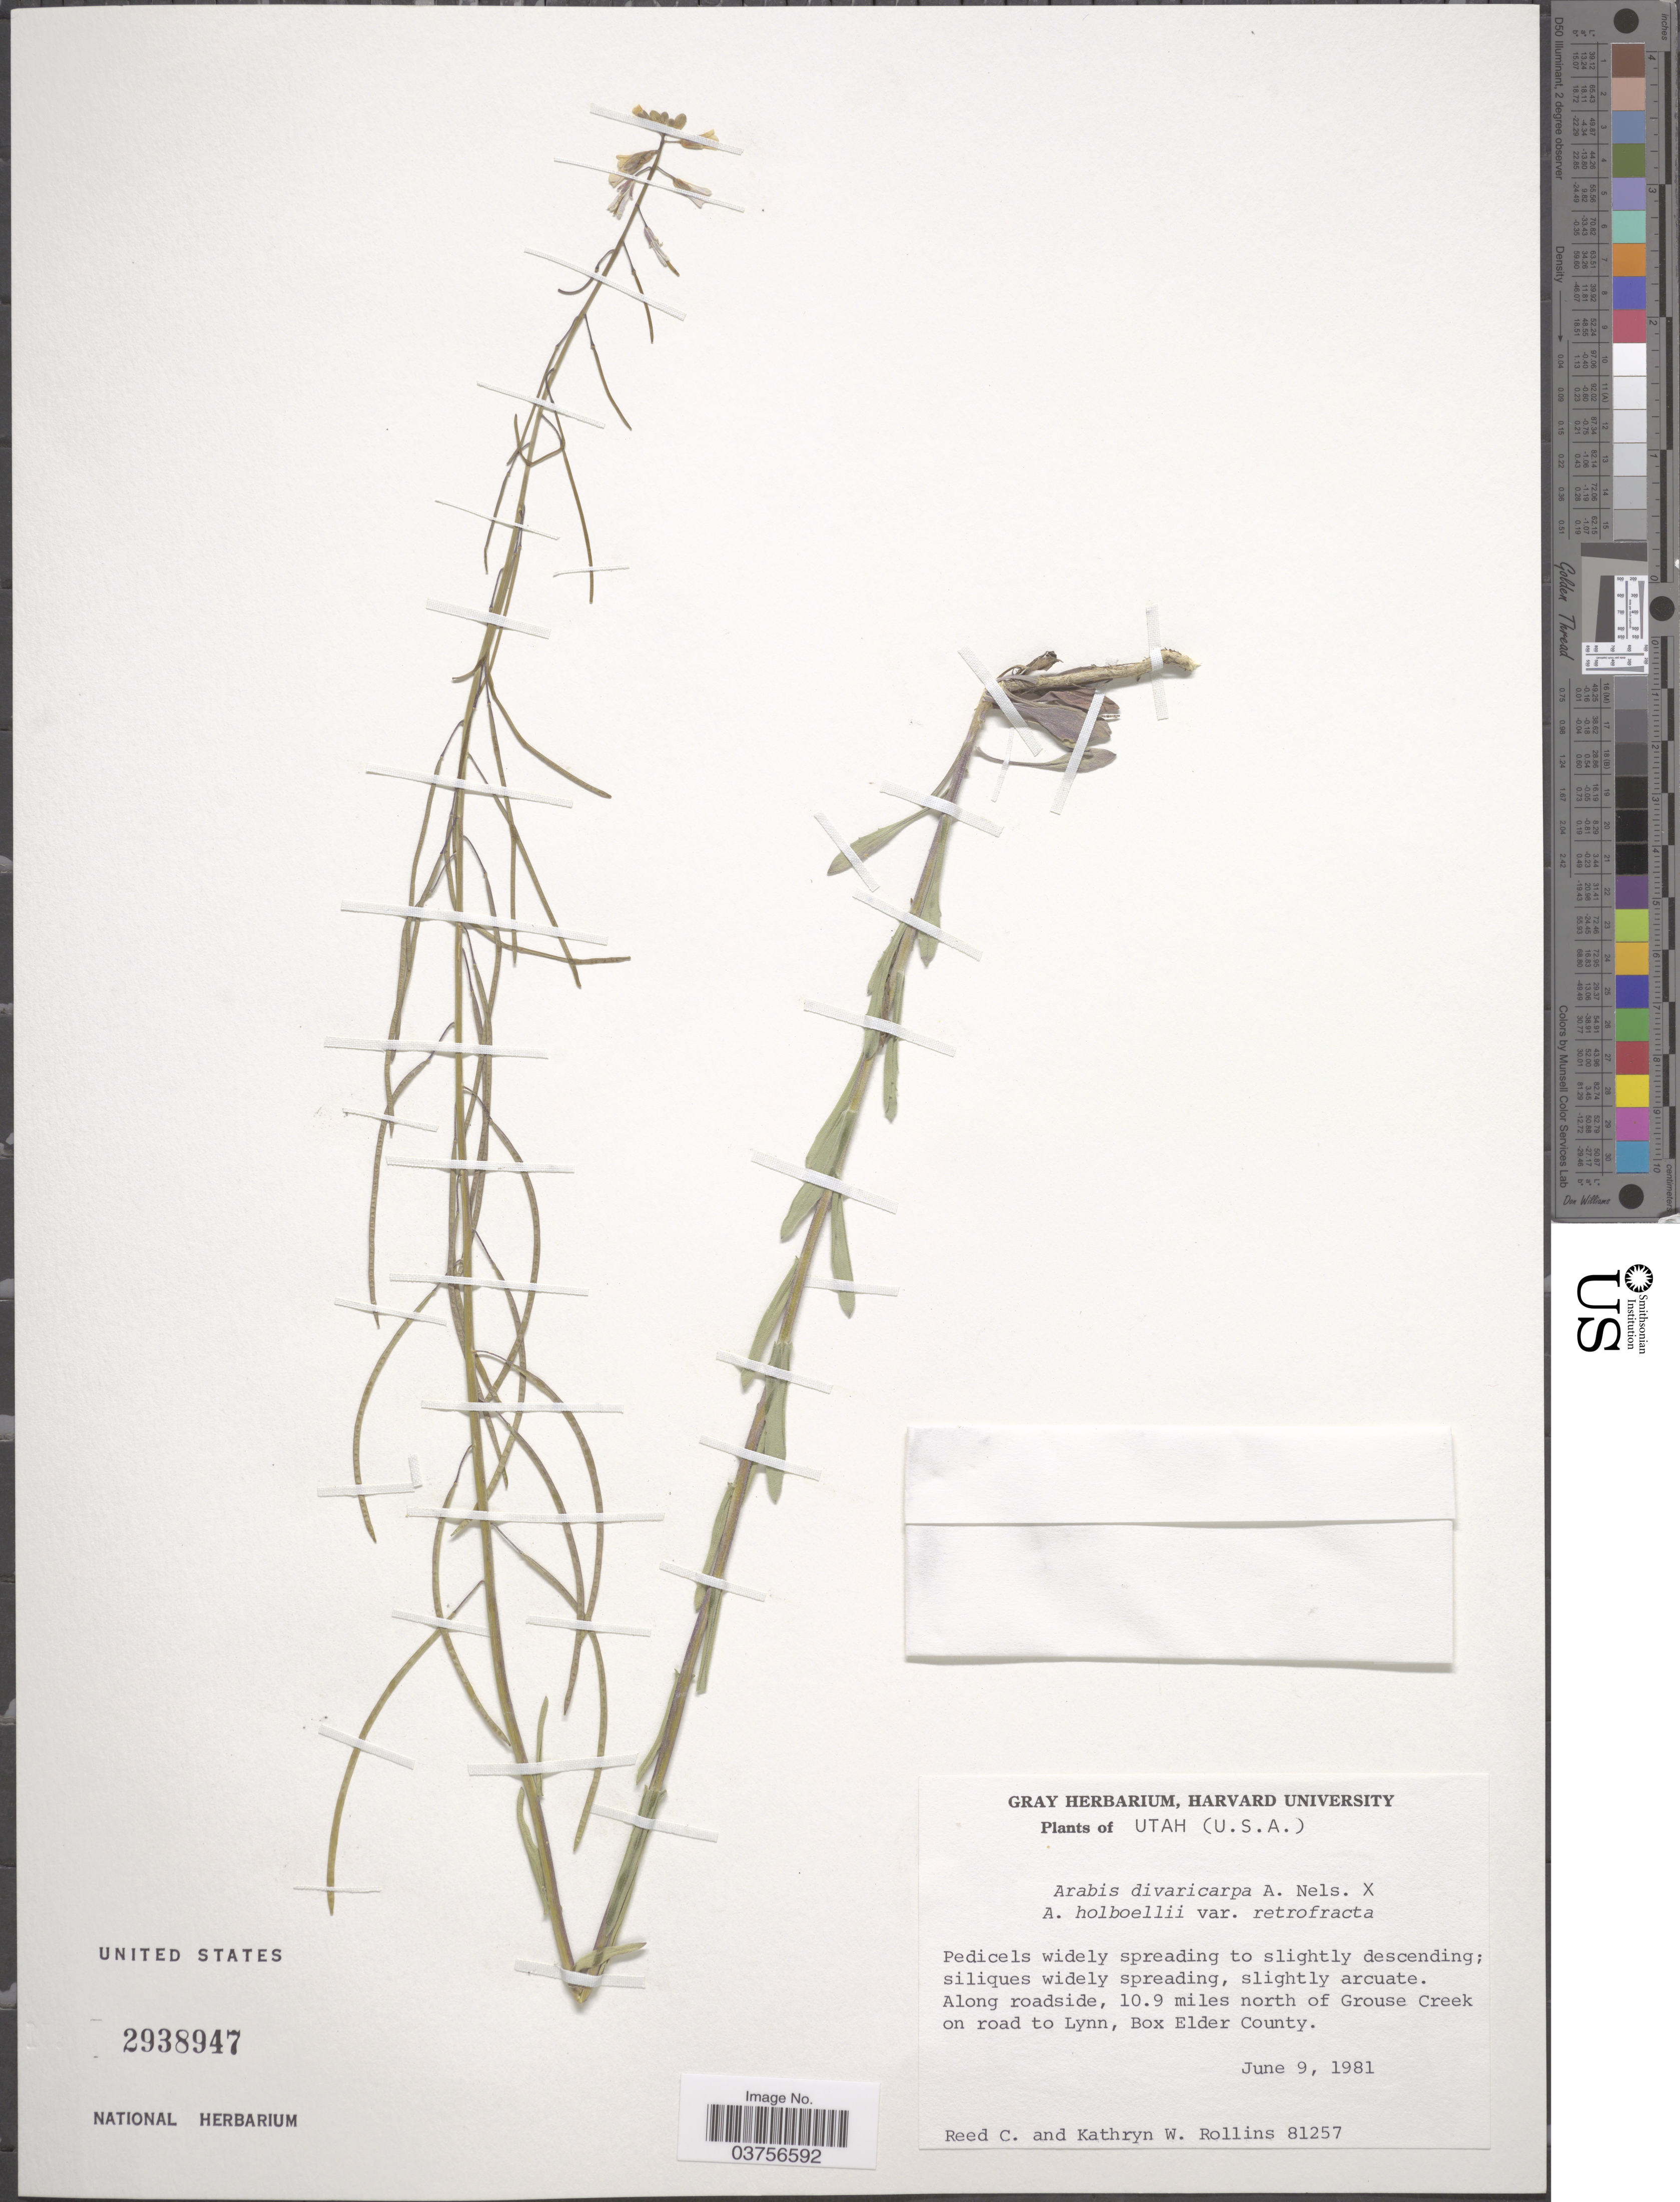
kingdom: Plantae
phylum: Tracheophyta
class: Magnoliopsida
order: Brassicales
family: Brassicaceae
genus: Arabis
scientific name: Arabis divaricarpa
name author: A. Nelson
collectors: R. C. Rollins & K. W. Rollins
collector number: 81257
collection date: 1981-06-09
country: United States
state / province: Utah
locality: Along roadside, 10.9 miles north of Grouse Creek on road to Lynn, Box Elder County.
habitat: along roadside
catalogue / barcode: US 2938947